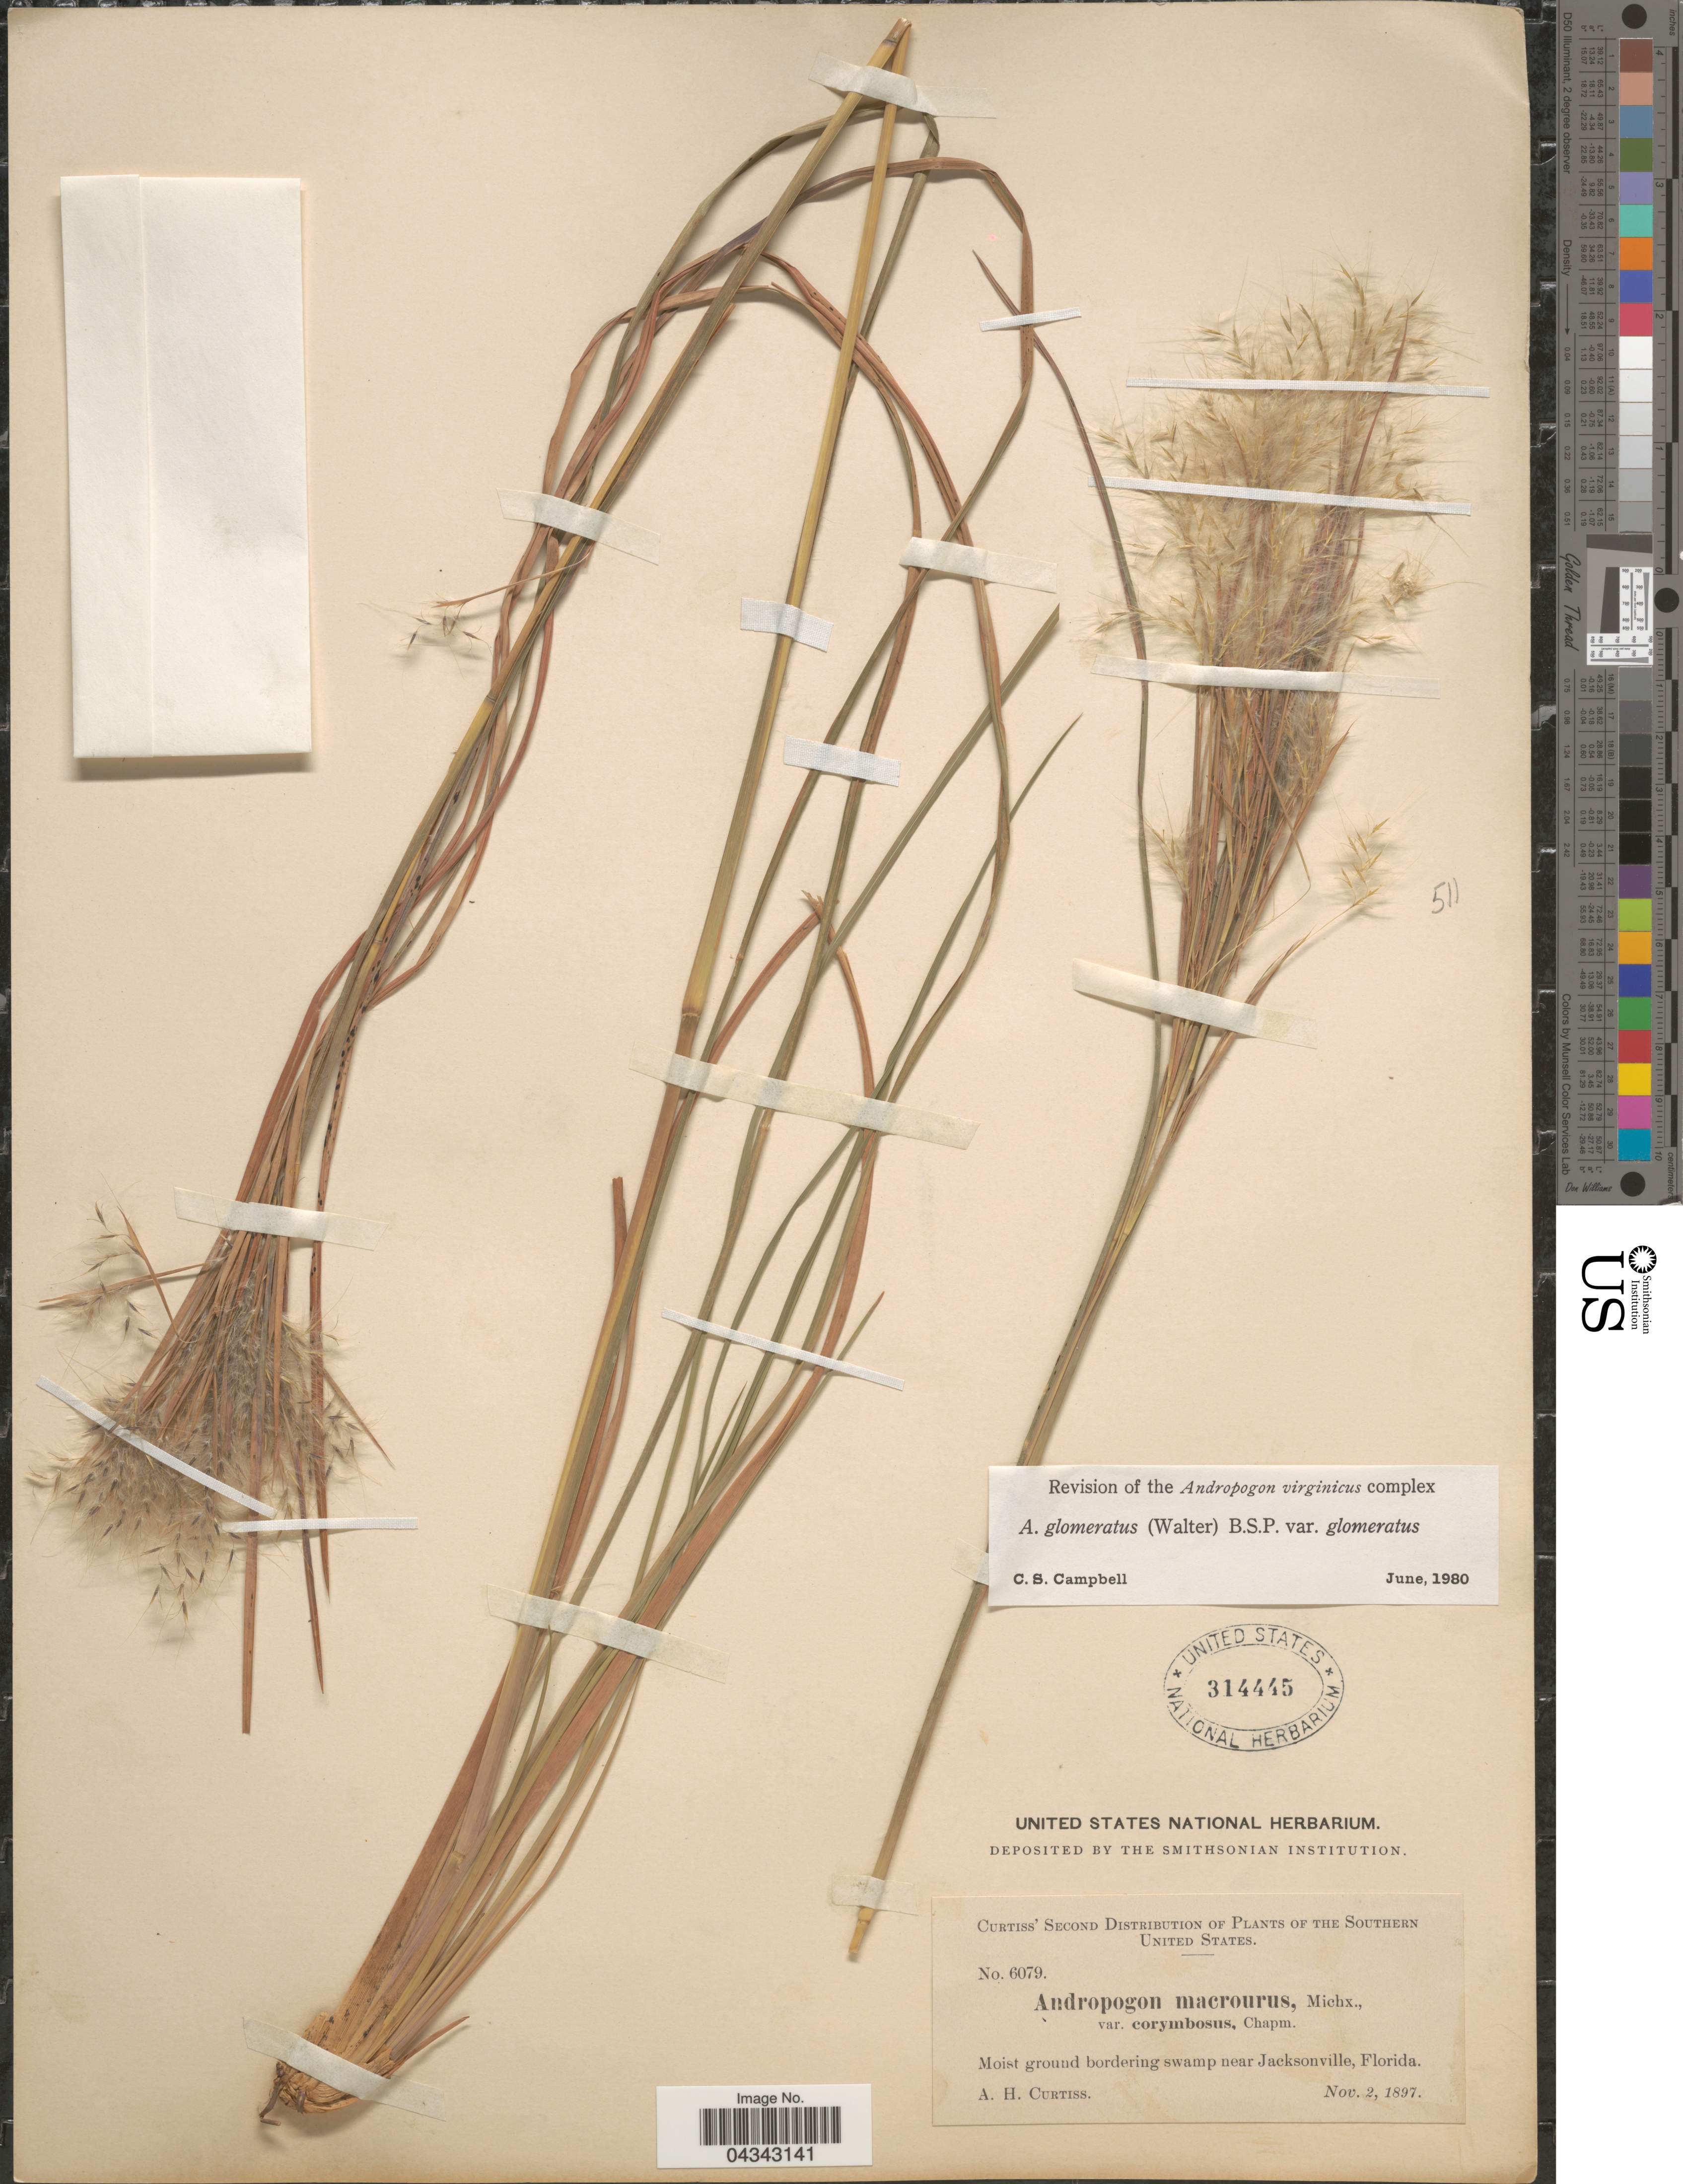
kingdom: Plantae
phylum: Tracheophyta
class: Liliopsida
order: Poales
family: Poaceae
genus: Andropogon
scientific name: Andropogon glomeratus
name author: (Walter) Britton, Stearns & Poggenb.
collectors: A. H. Curtiss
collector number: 6079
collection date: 1897-11-02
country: United States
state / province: Florida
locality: Southern United States. Moist ground bordering swamp near Jacksonville.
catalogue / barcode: US 314445